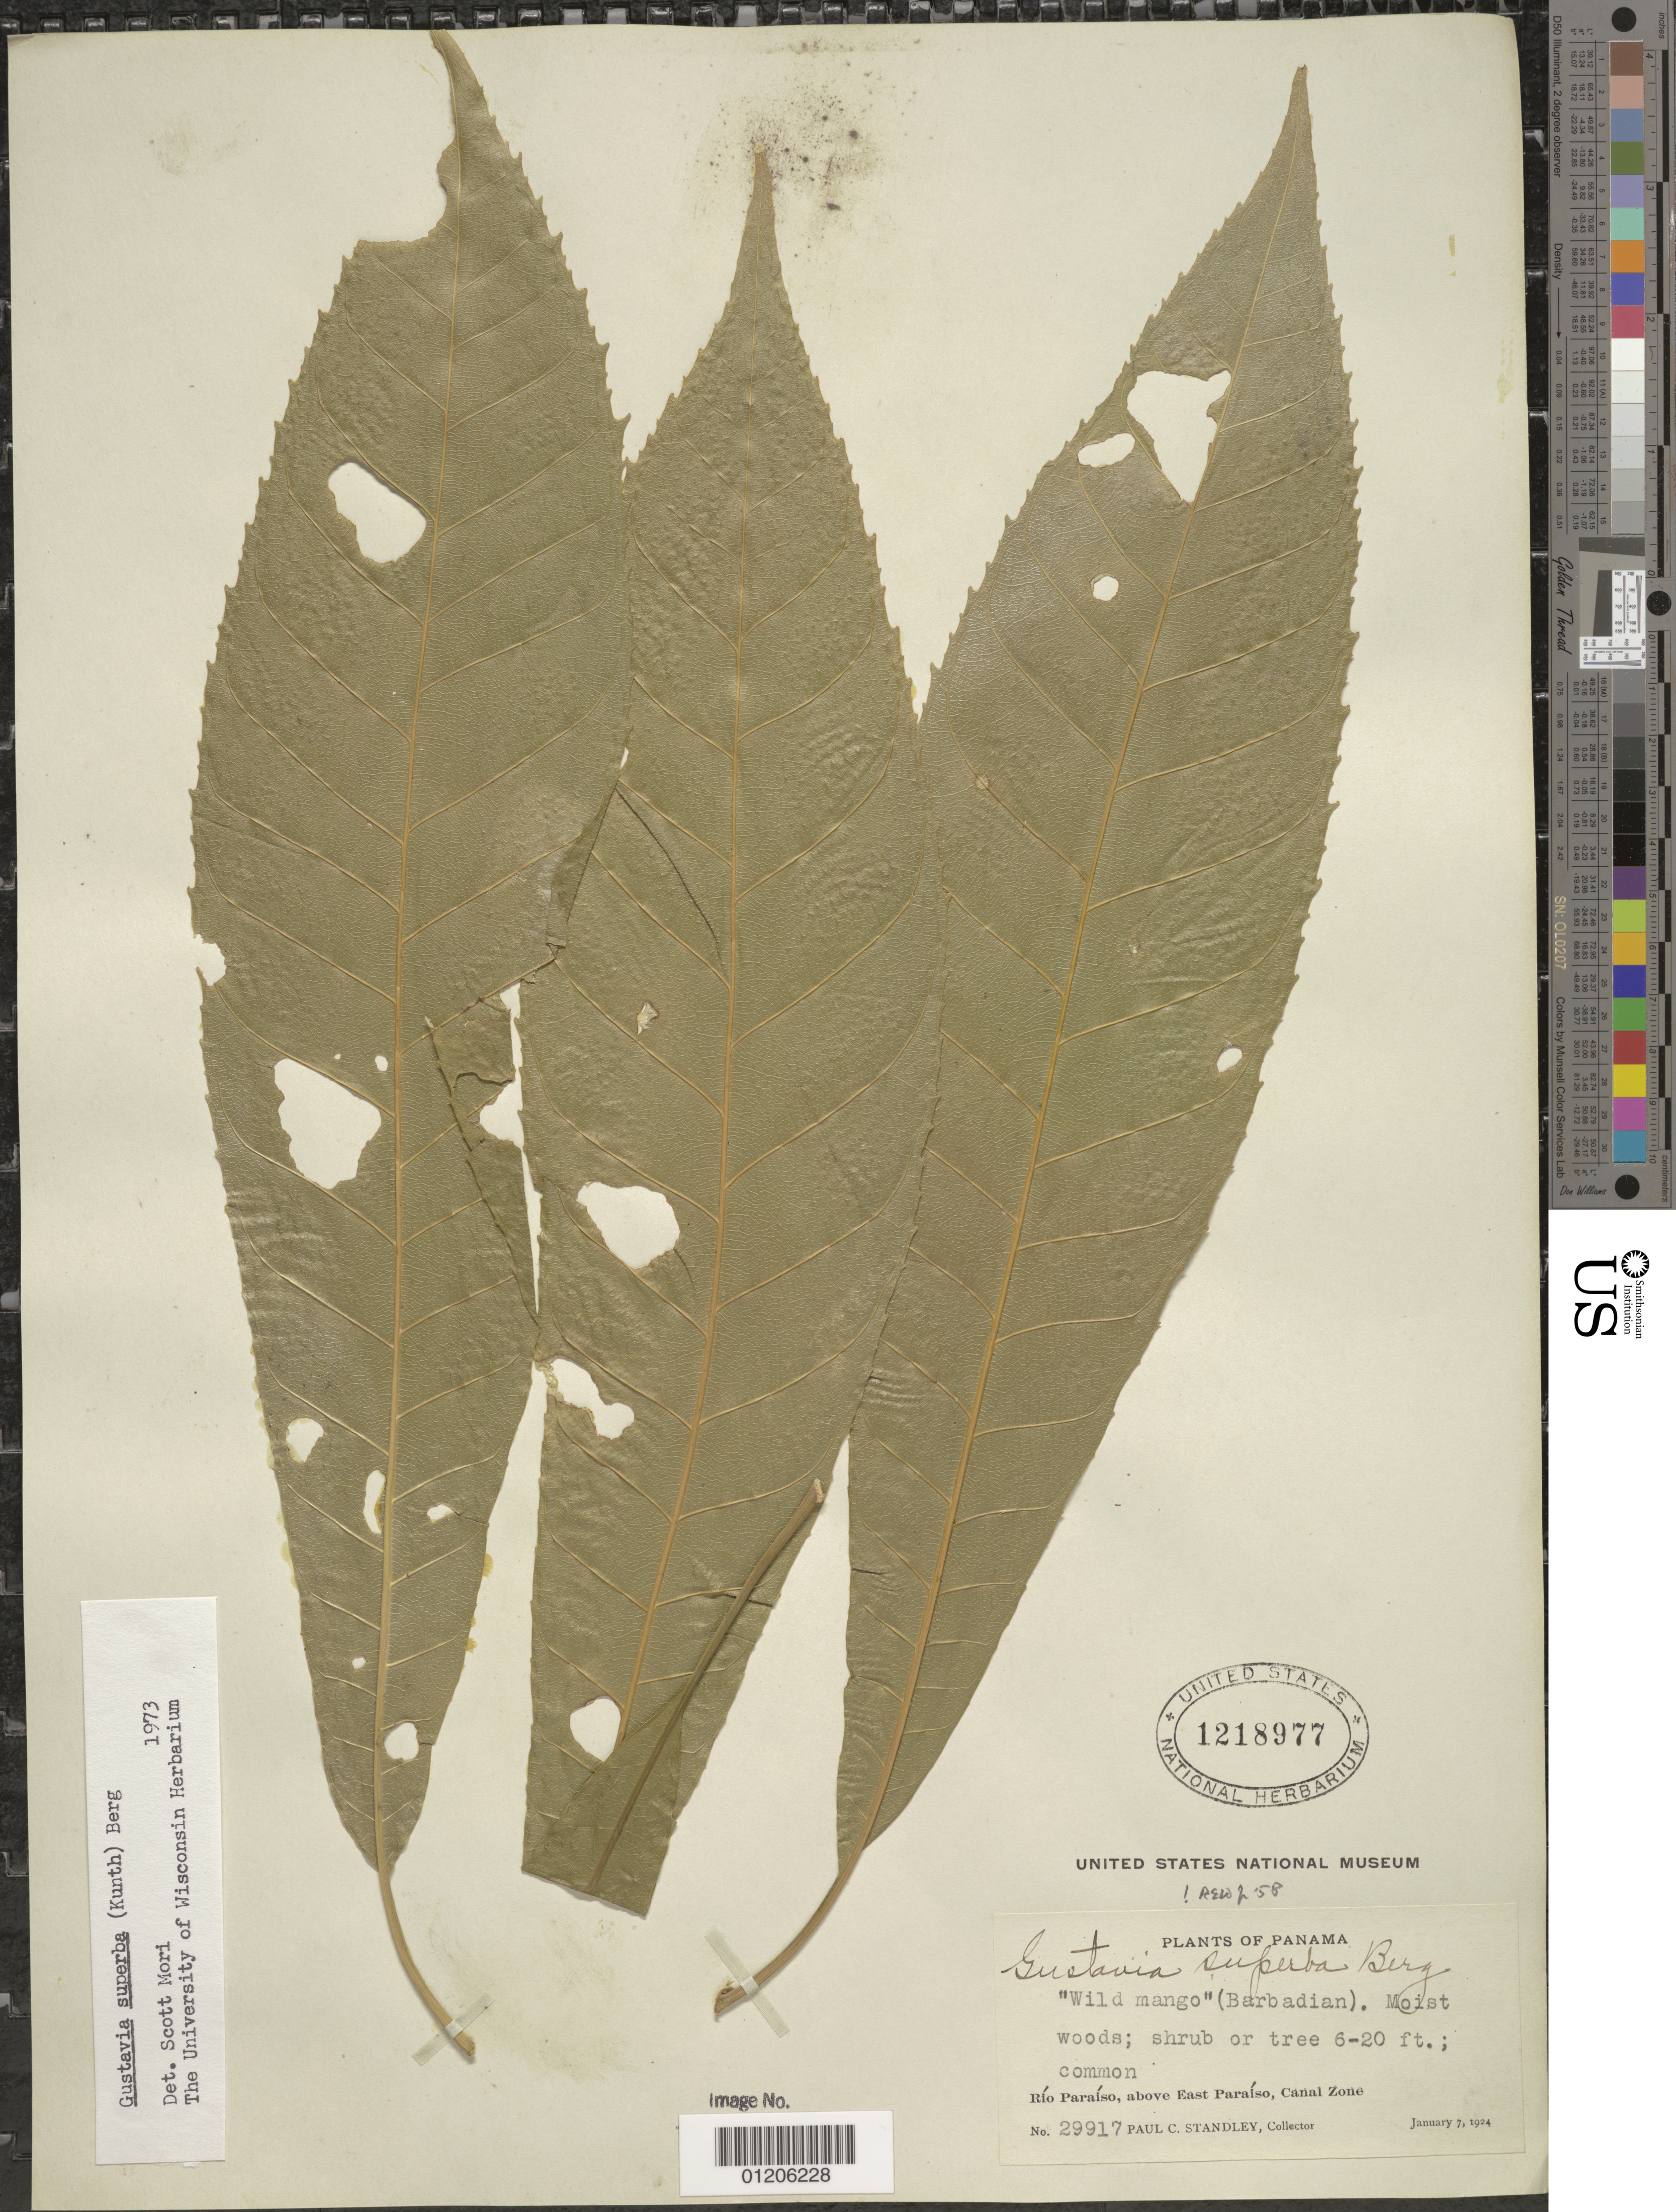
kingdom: Plantae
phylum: Tracheophyta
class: Magnoliopsida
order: Ericales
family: Lecythidaceae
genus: Gustavia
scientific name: Gustavia superba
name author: (Kunth) O. Berg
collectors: P. C. Standley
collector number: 29917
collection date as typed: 07 Jan 1924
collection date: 1924-01-07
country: Panama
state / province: Panamá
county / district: Canal Zone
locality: Rio Paraiso, above east Paraiso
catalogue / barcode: US 1218977